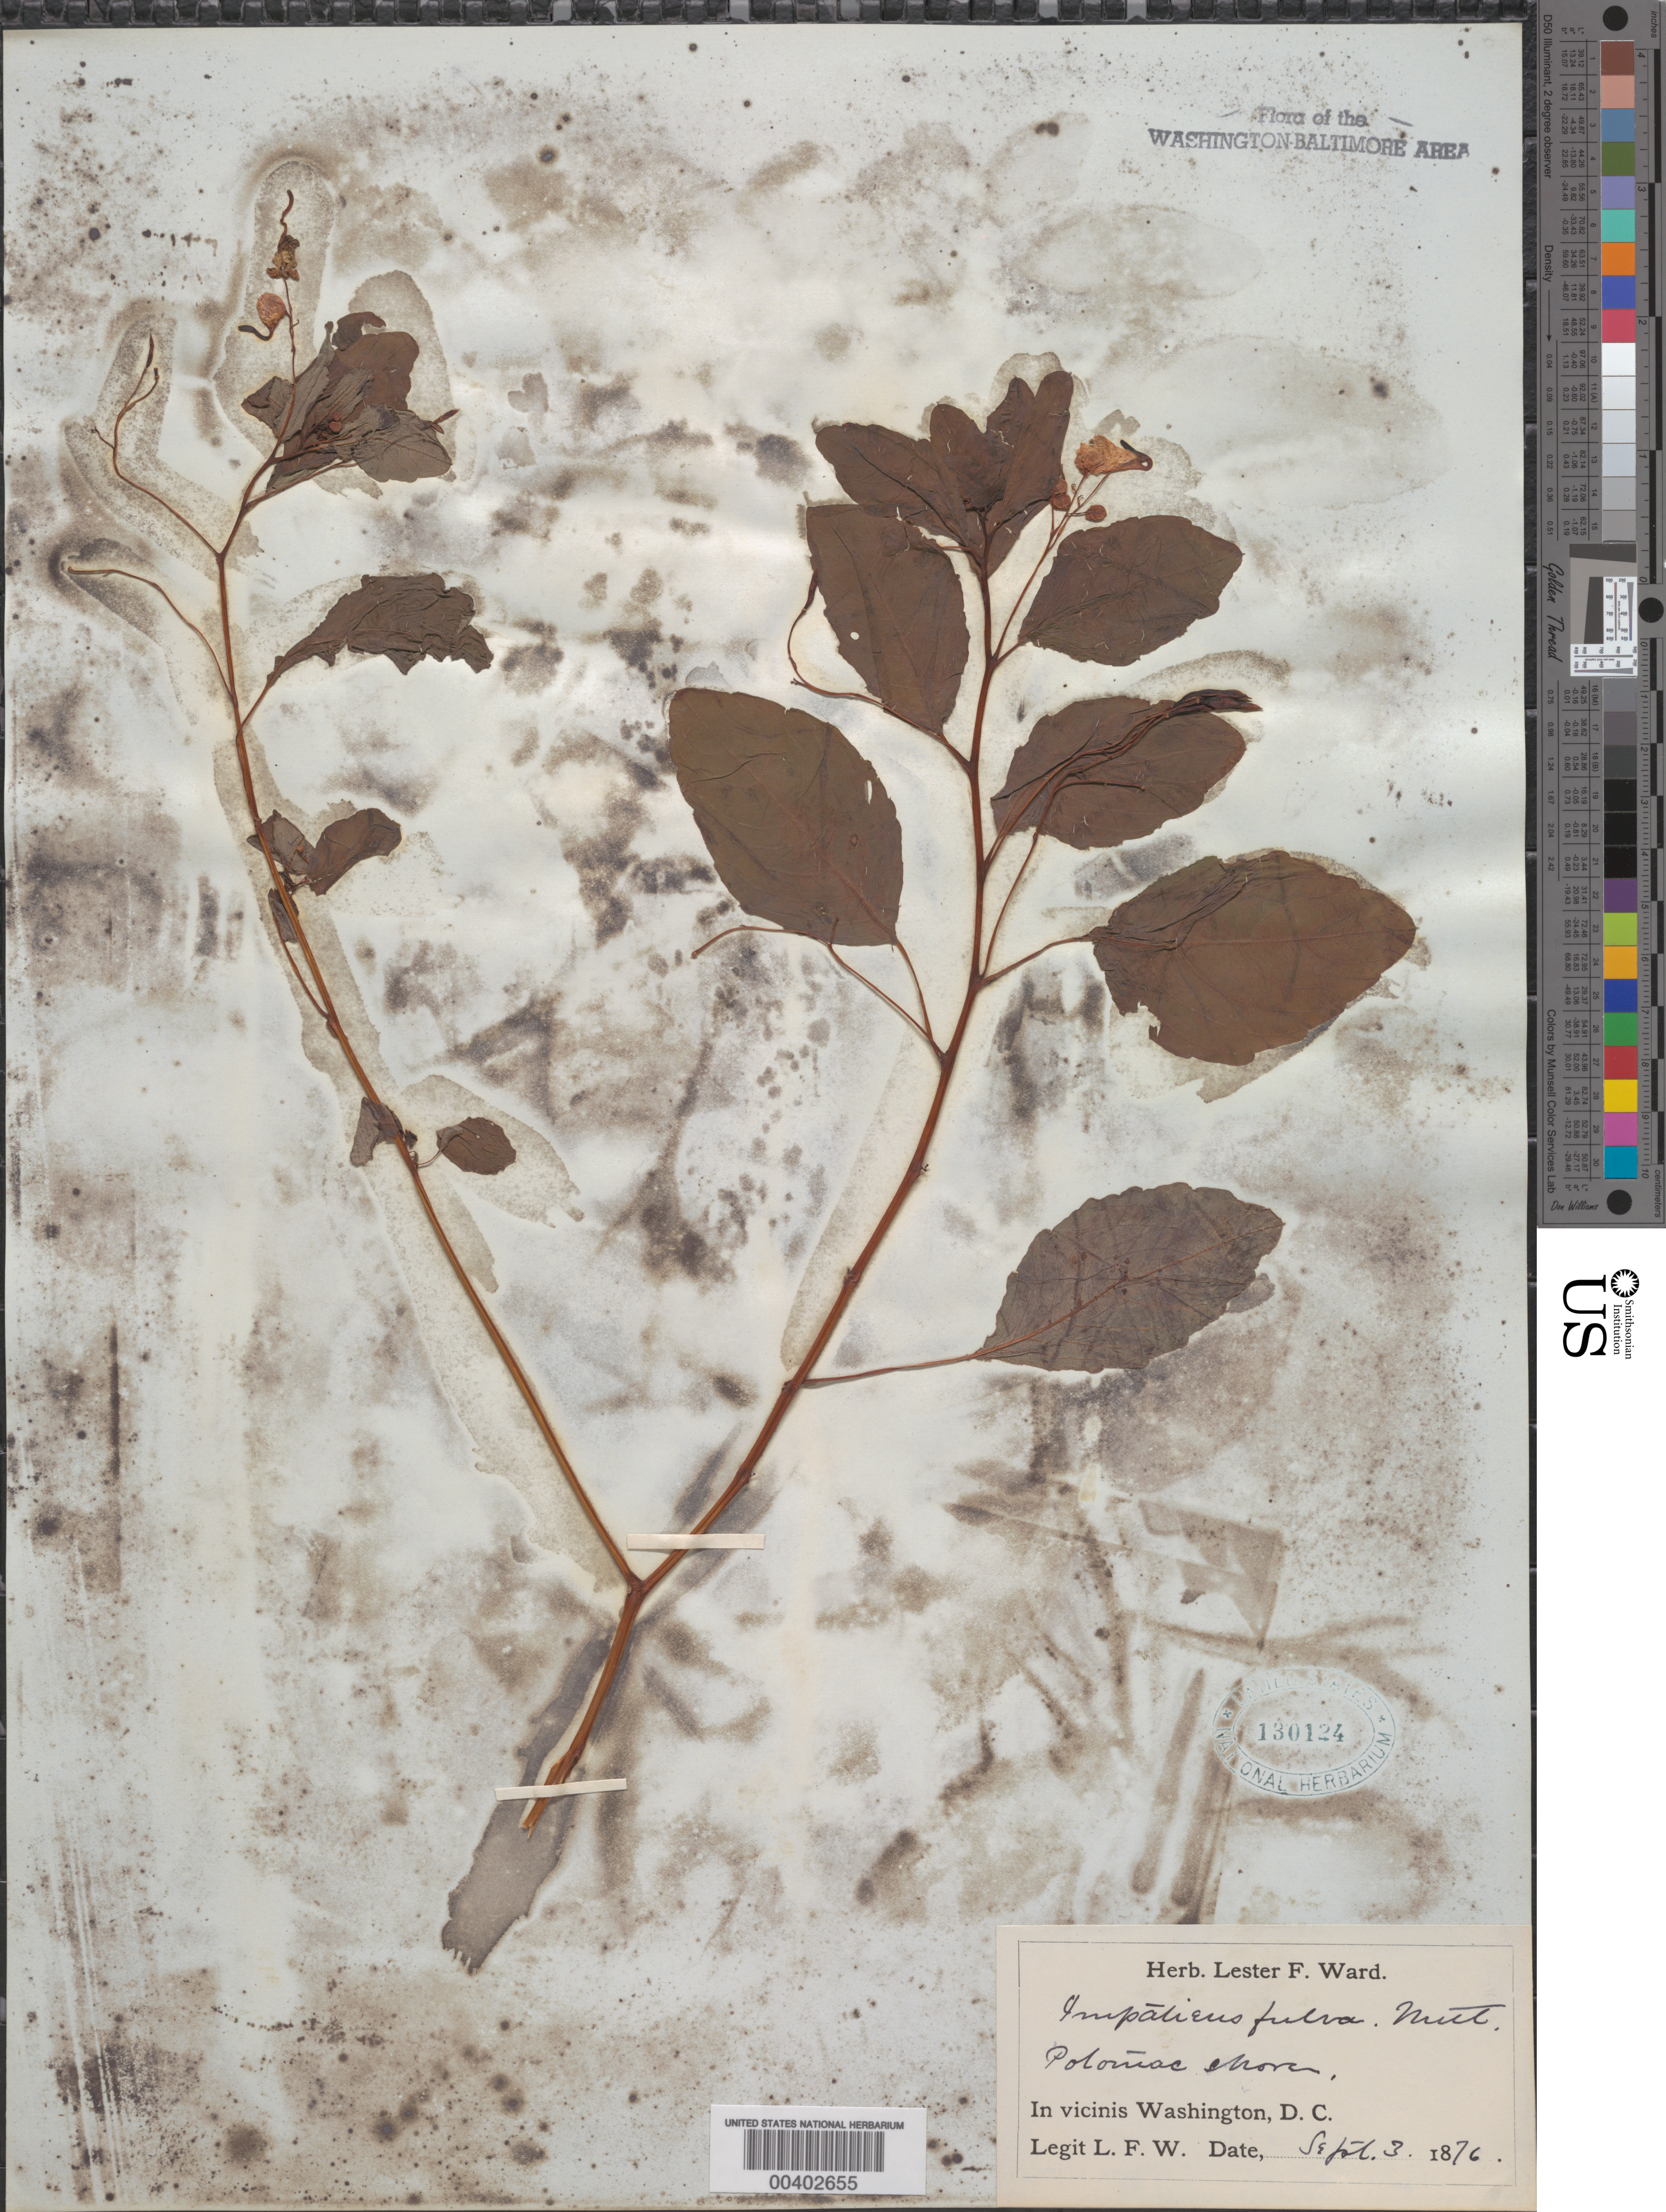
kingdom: Plantae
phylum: Tracheophyta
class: Magnoliopsida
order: Ericales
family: Balsaminaceae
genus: Impatiens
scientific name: Impatiens capensis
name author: Meerb.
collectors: L. F. Ward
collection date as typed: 03 Sep 1876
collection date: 1876-09-03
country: United States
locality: Potomac shore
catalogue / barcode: US 130124-2